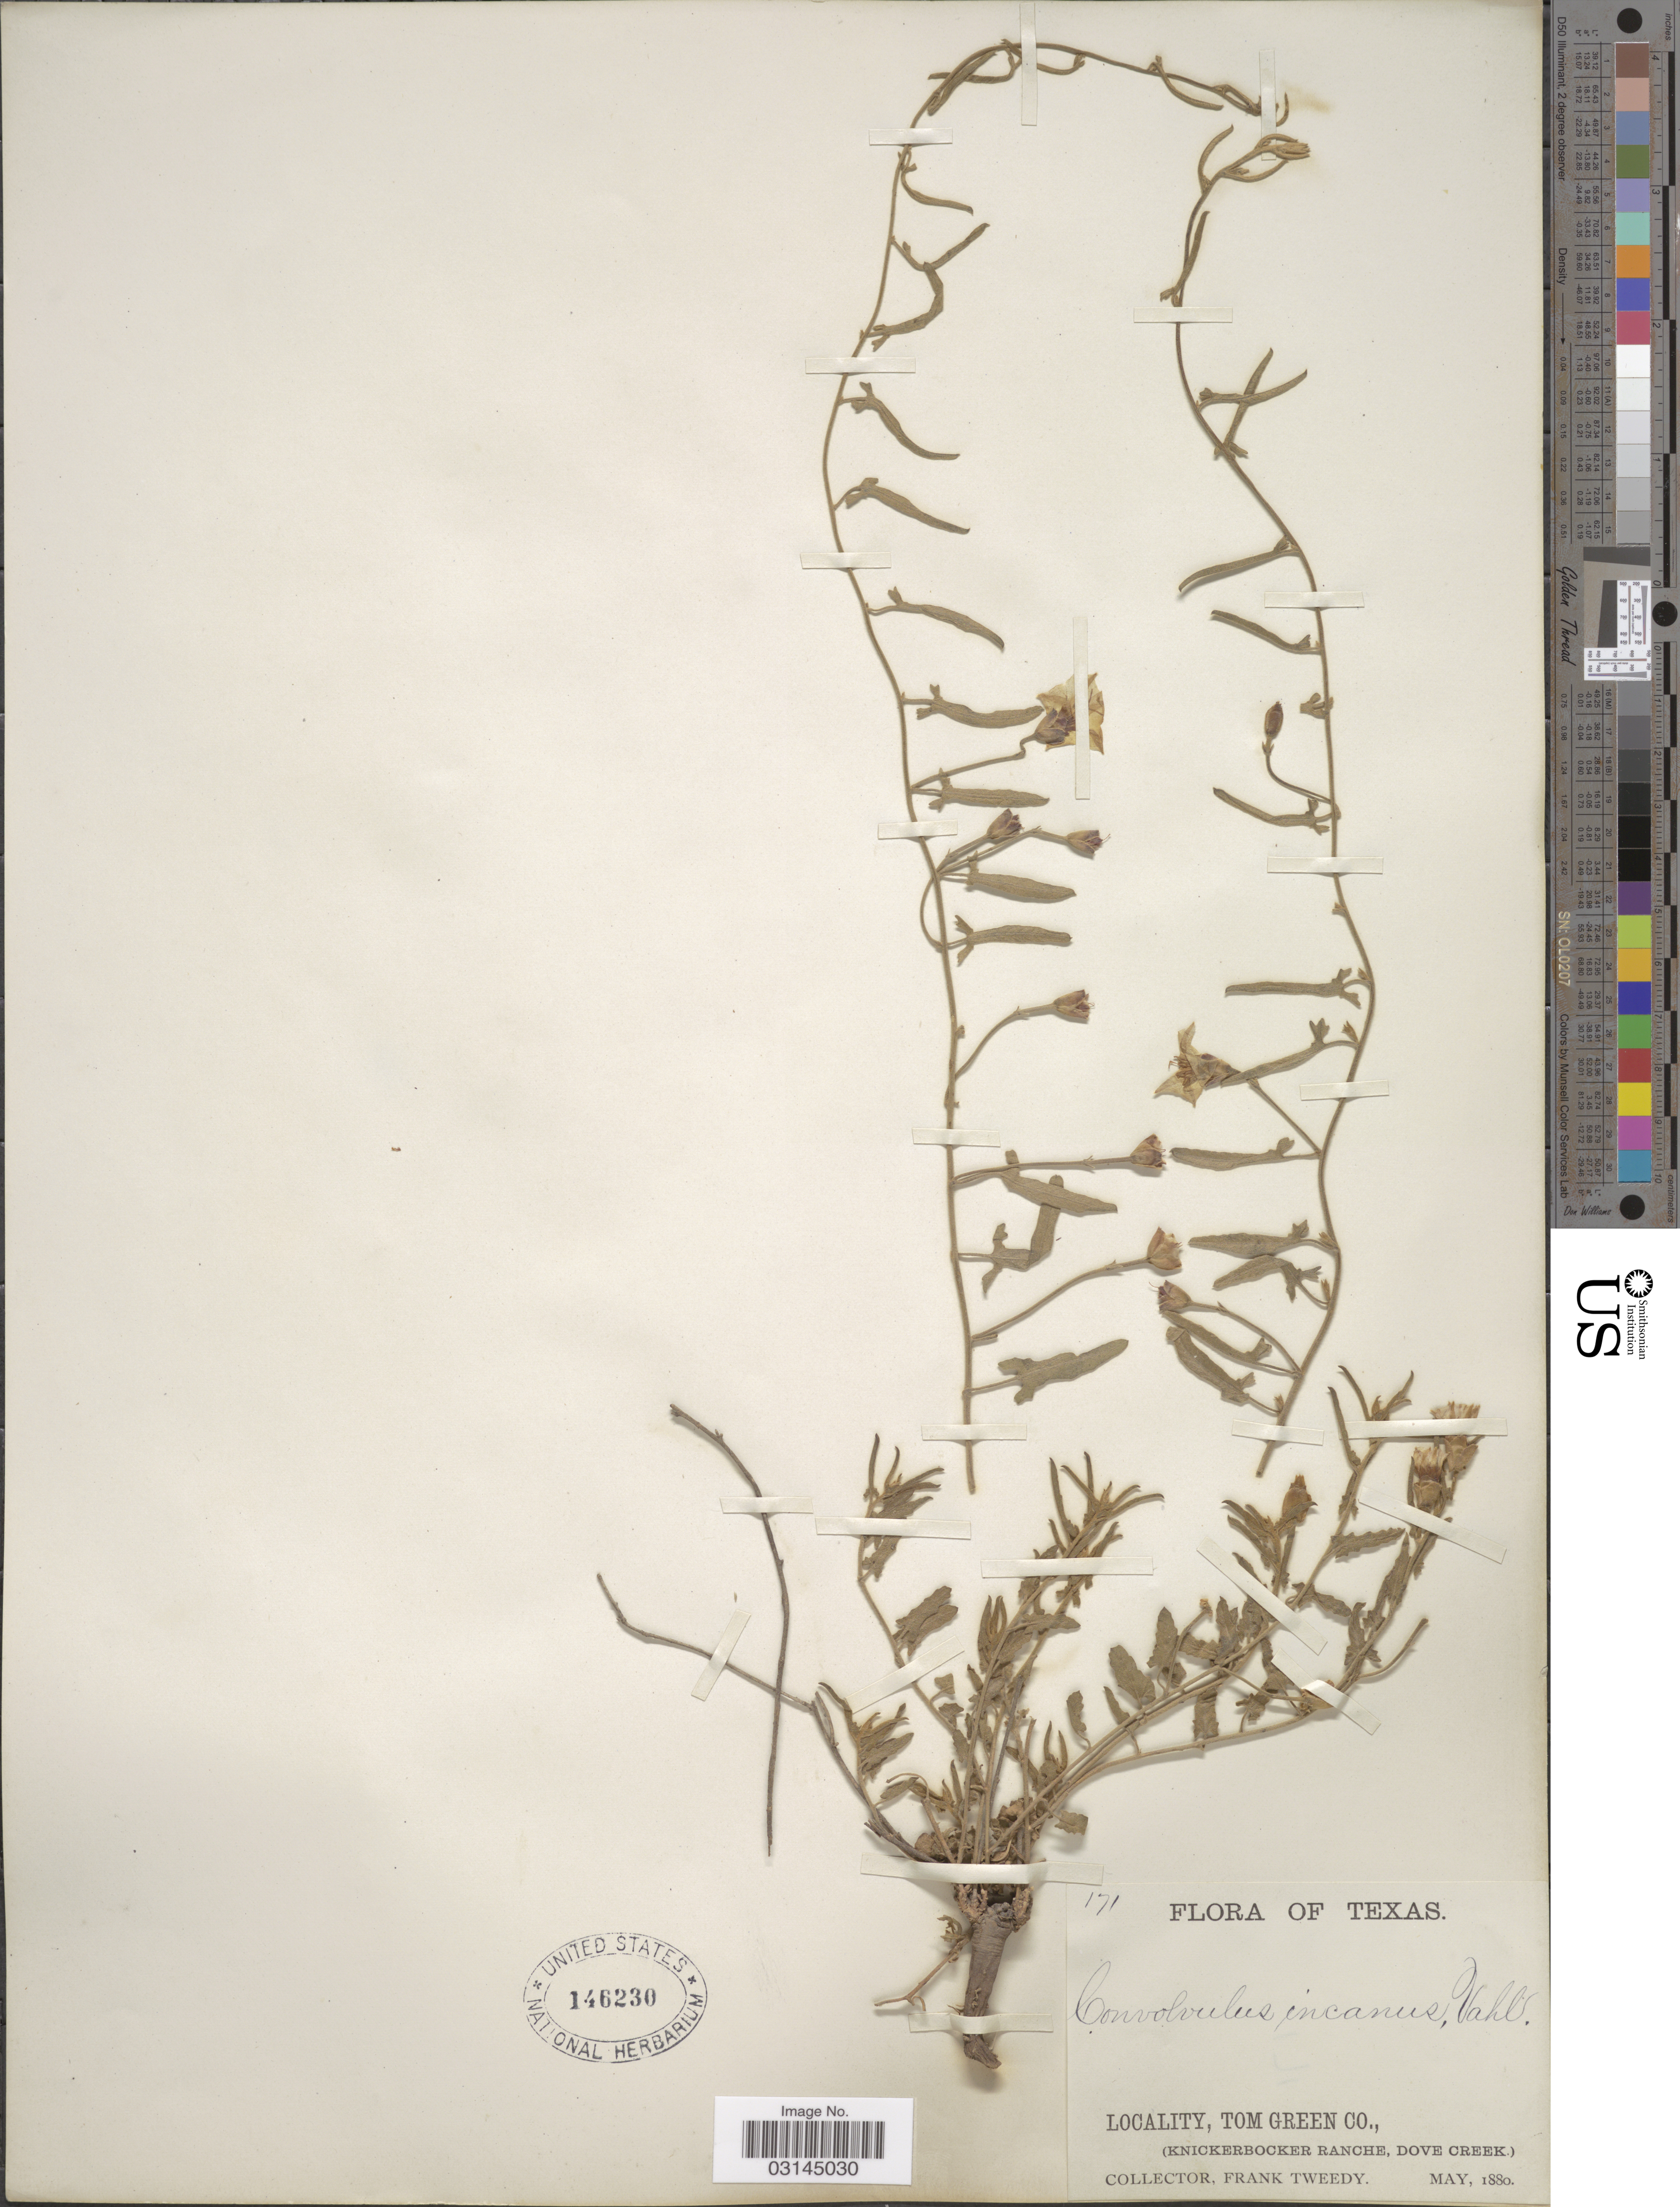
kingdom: Plantae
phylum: Tracheophyta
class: Magnoliopsida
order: Solanales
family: Convolvulaceae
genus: Convolvulus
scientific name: Convolvulus incanus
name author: Vahl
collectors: F. Tweedy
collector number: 171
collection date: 1880-05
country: United States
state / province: Texas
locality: Tom Green Co., (Knickerbocker Ranche, Dove Creek).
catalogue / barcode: US 146230